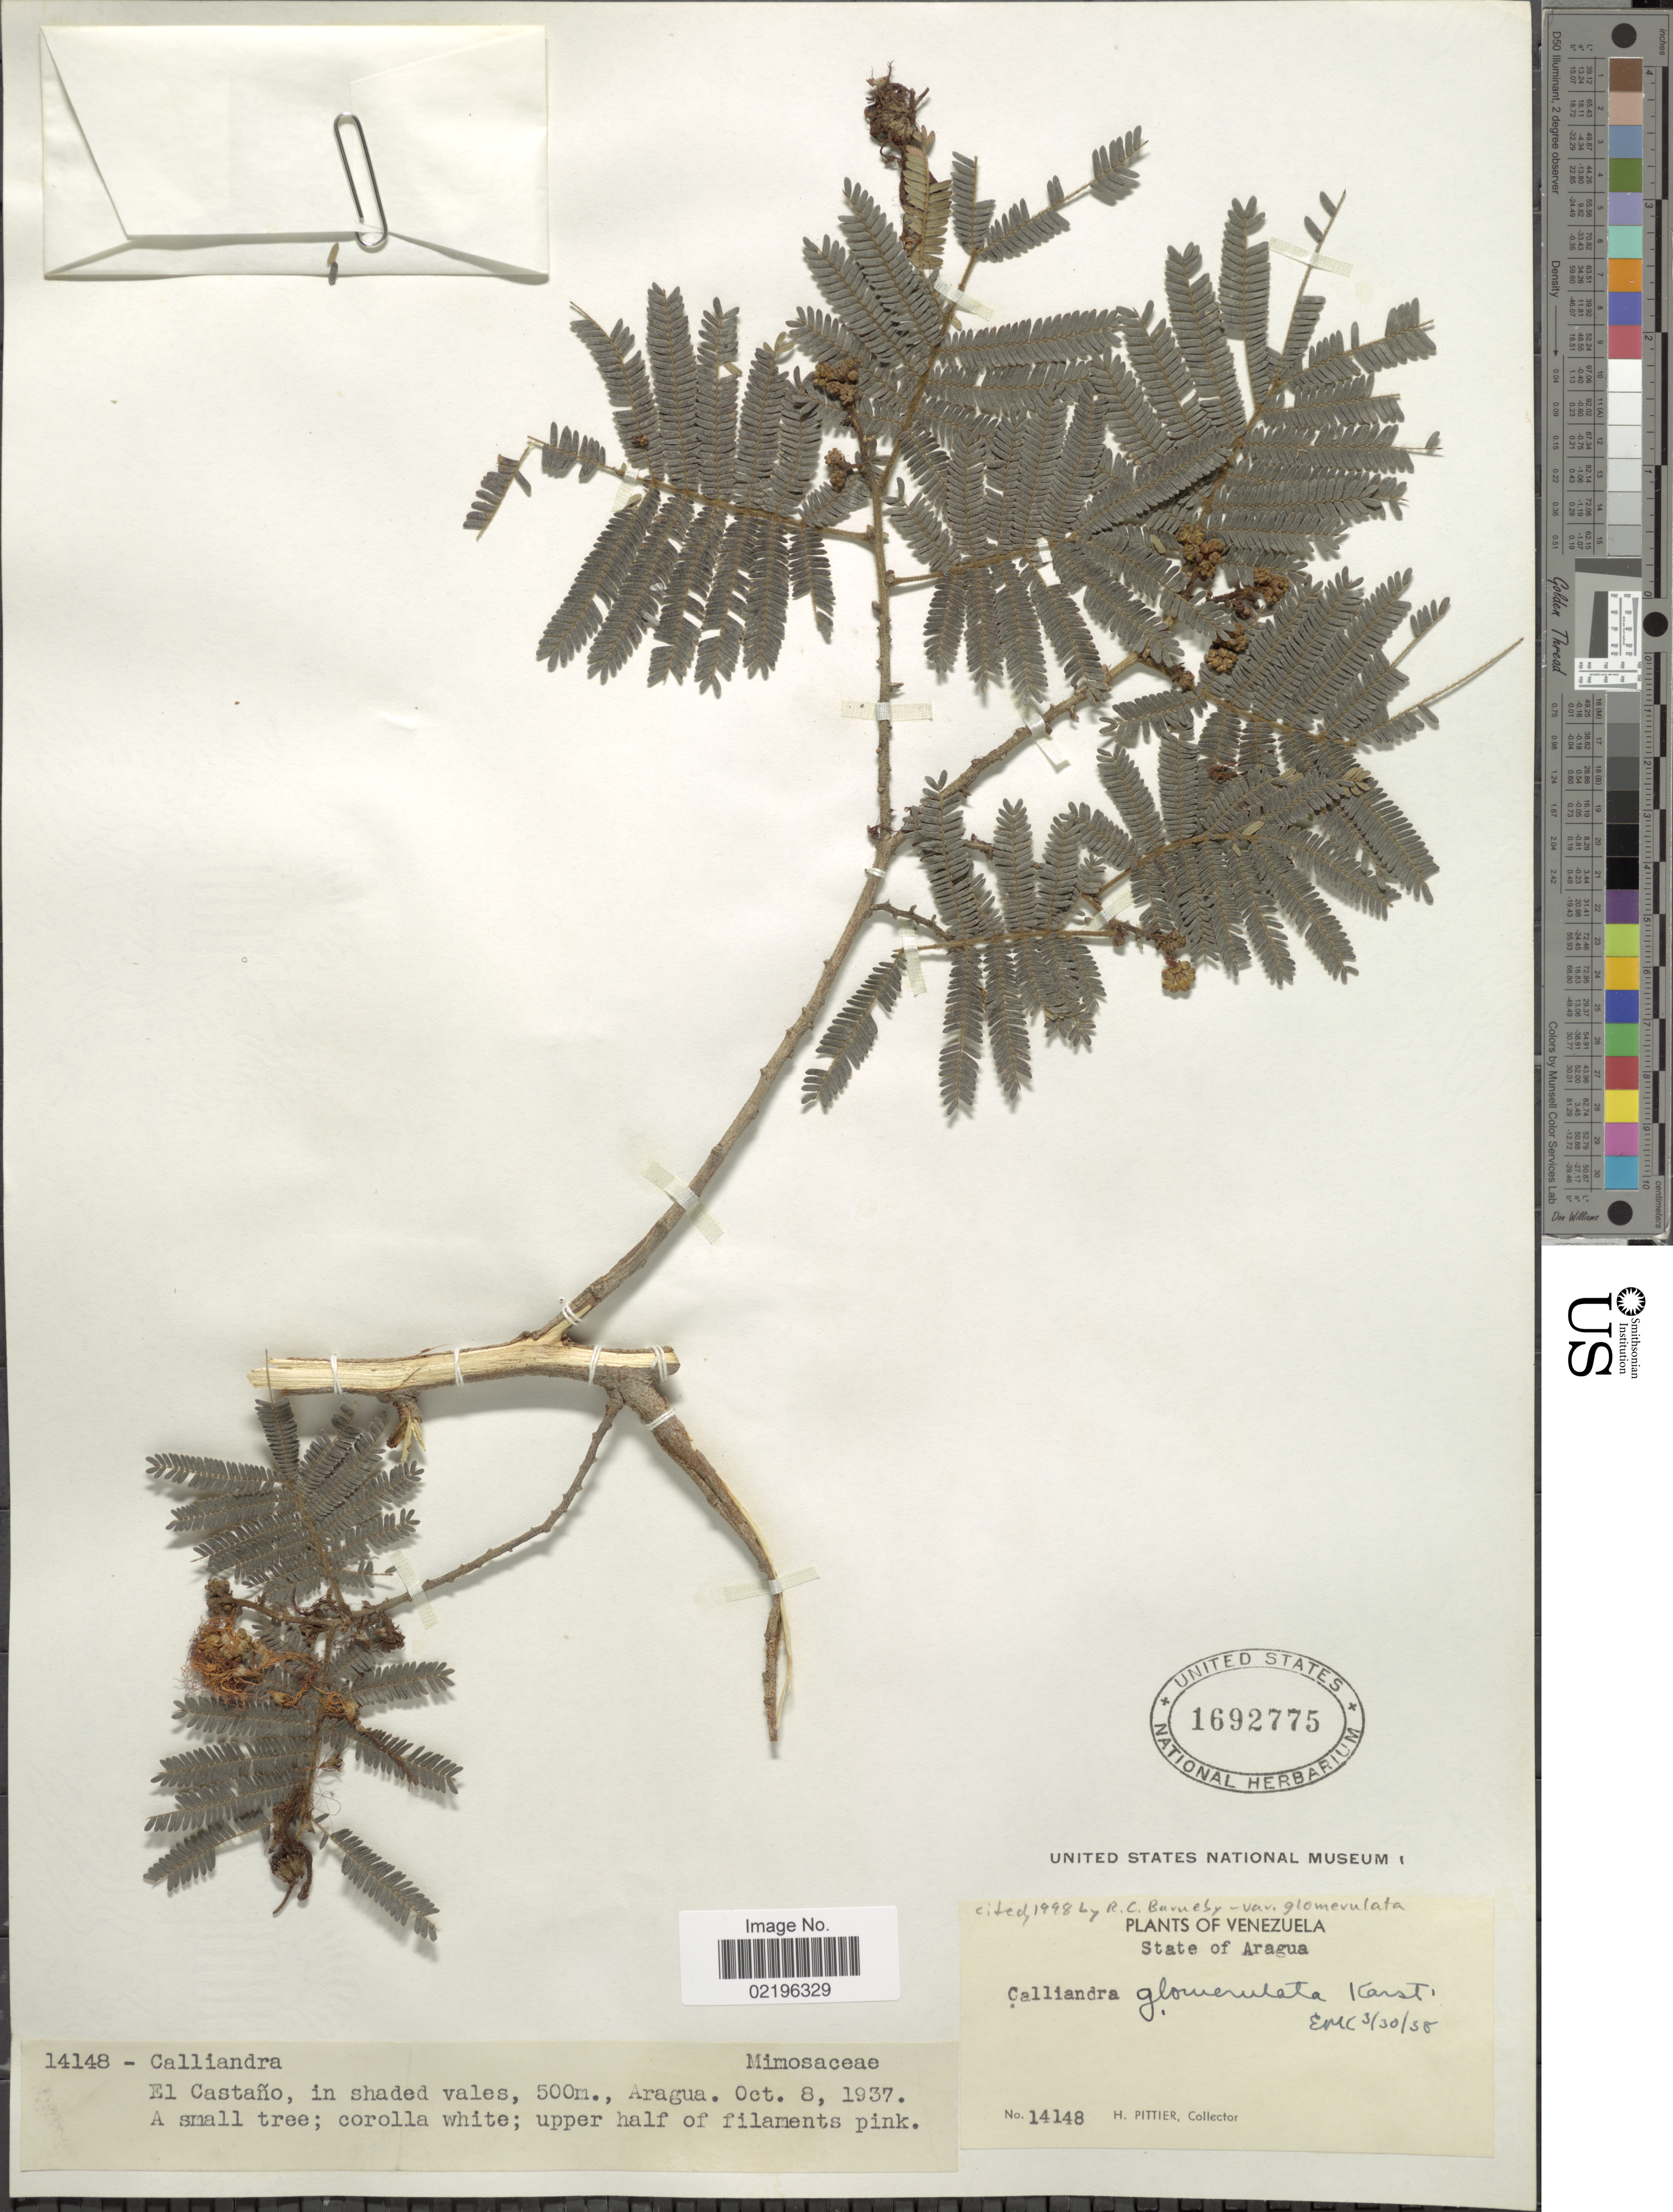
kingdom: Plantae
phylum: Tracheophyta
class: Magnoliopsida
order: Fabales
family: Fabaceae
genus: Calliandra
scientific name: Calliandra glomerulata var. glomerulata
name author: H. Karst.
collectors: H. F. Pittier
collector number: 14148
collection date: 1937-10-08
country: Venezuela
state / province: Aragua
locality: El Castano, in shaded vales, Aragua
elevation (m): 500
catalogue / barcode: US 16992775